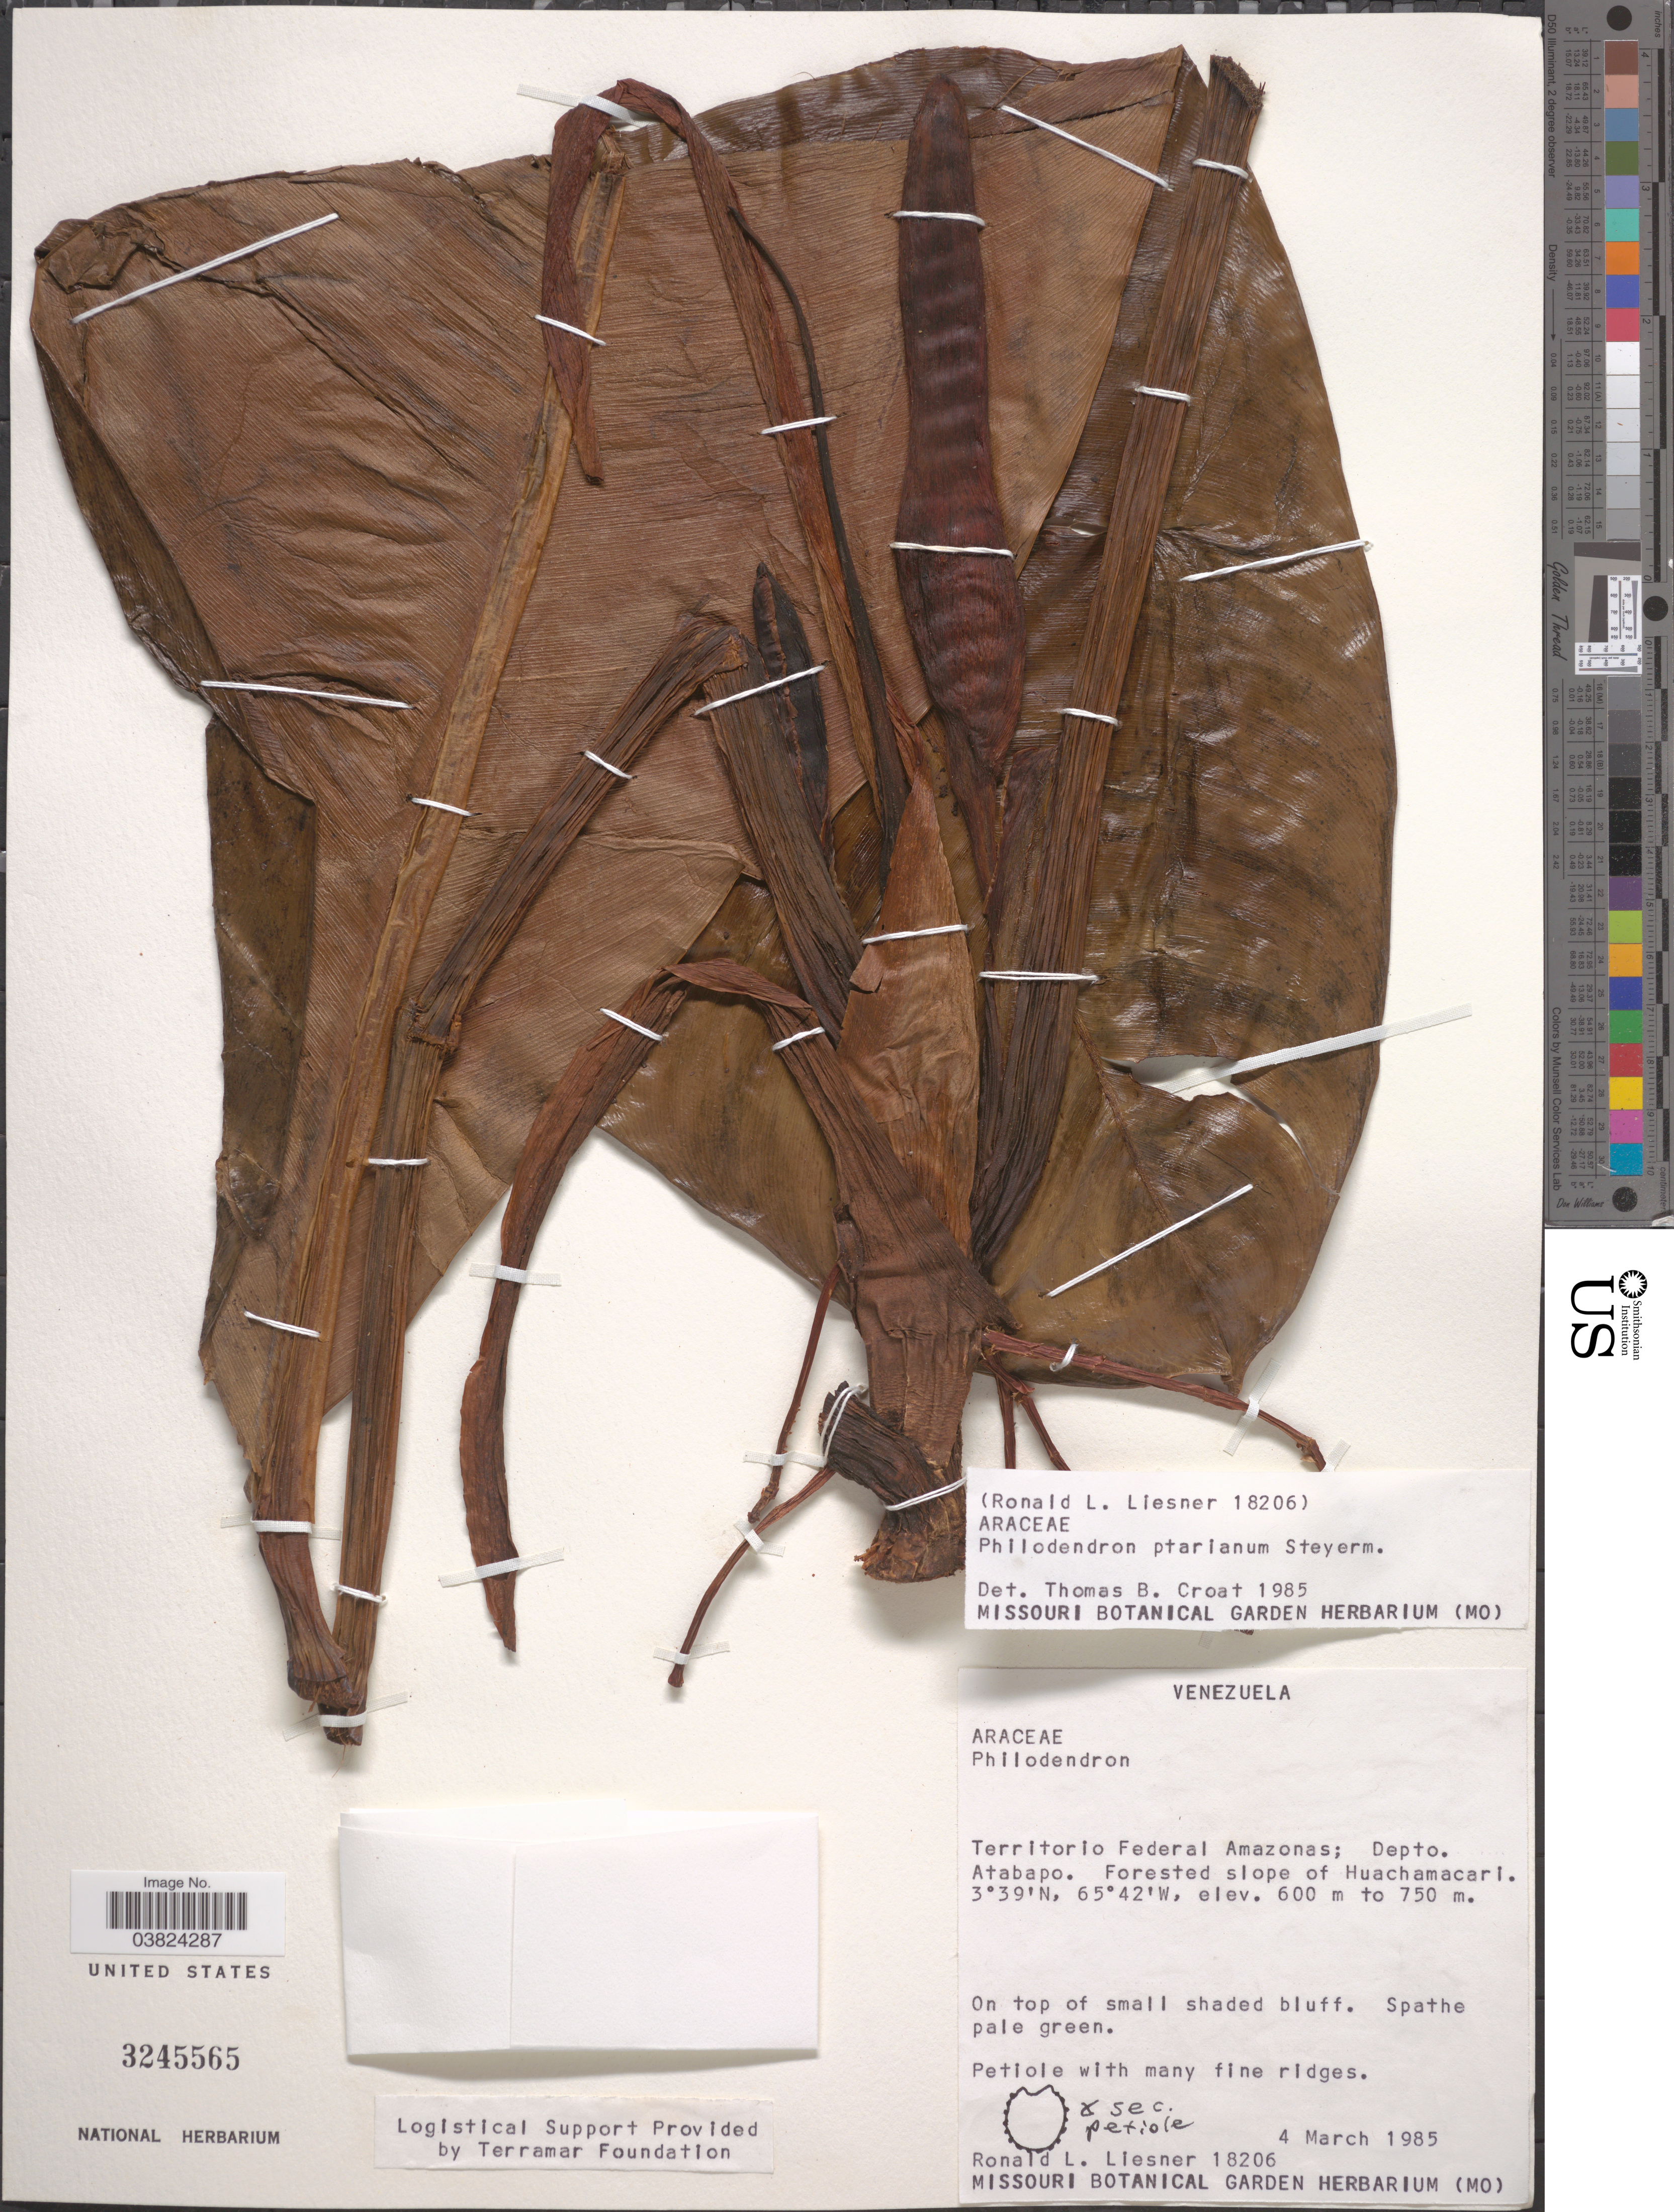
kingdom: Plantae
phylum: Tracheophyta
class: Liliopsida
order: Alismatales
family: Araceae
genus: Philodendron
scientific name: Philodendron ptarianum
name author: Steyerm.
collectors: R. L. Liesner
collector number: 18206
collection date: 1985-03-04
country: Venezuela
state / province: Amazonas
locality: Territorio Federal Amazonas: Depto. Atabapo. Forested slope Huachamacari.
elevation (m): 600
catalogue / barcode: US 3245565